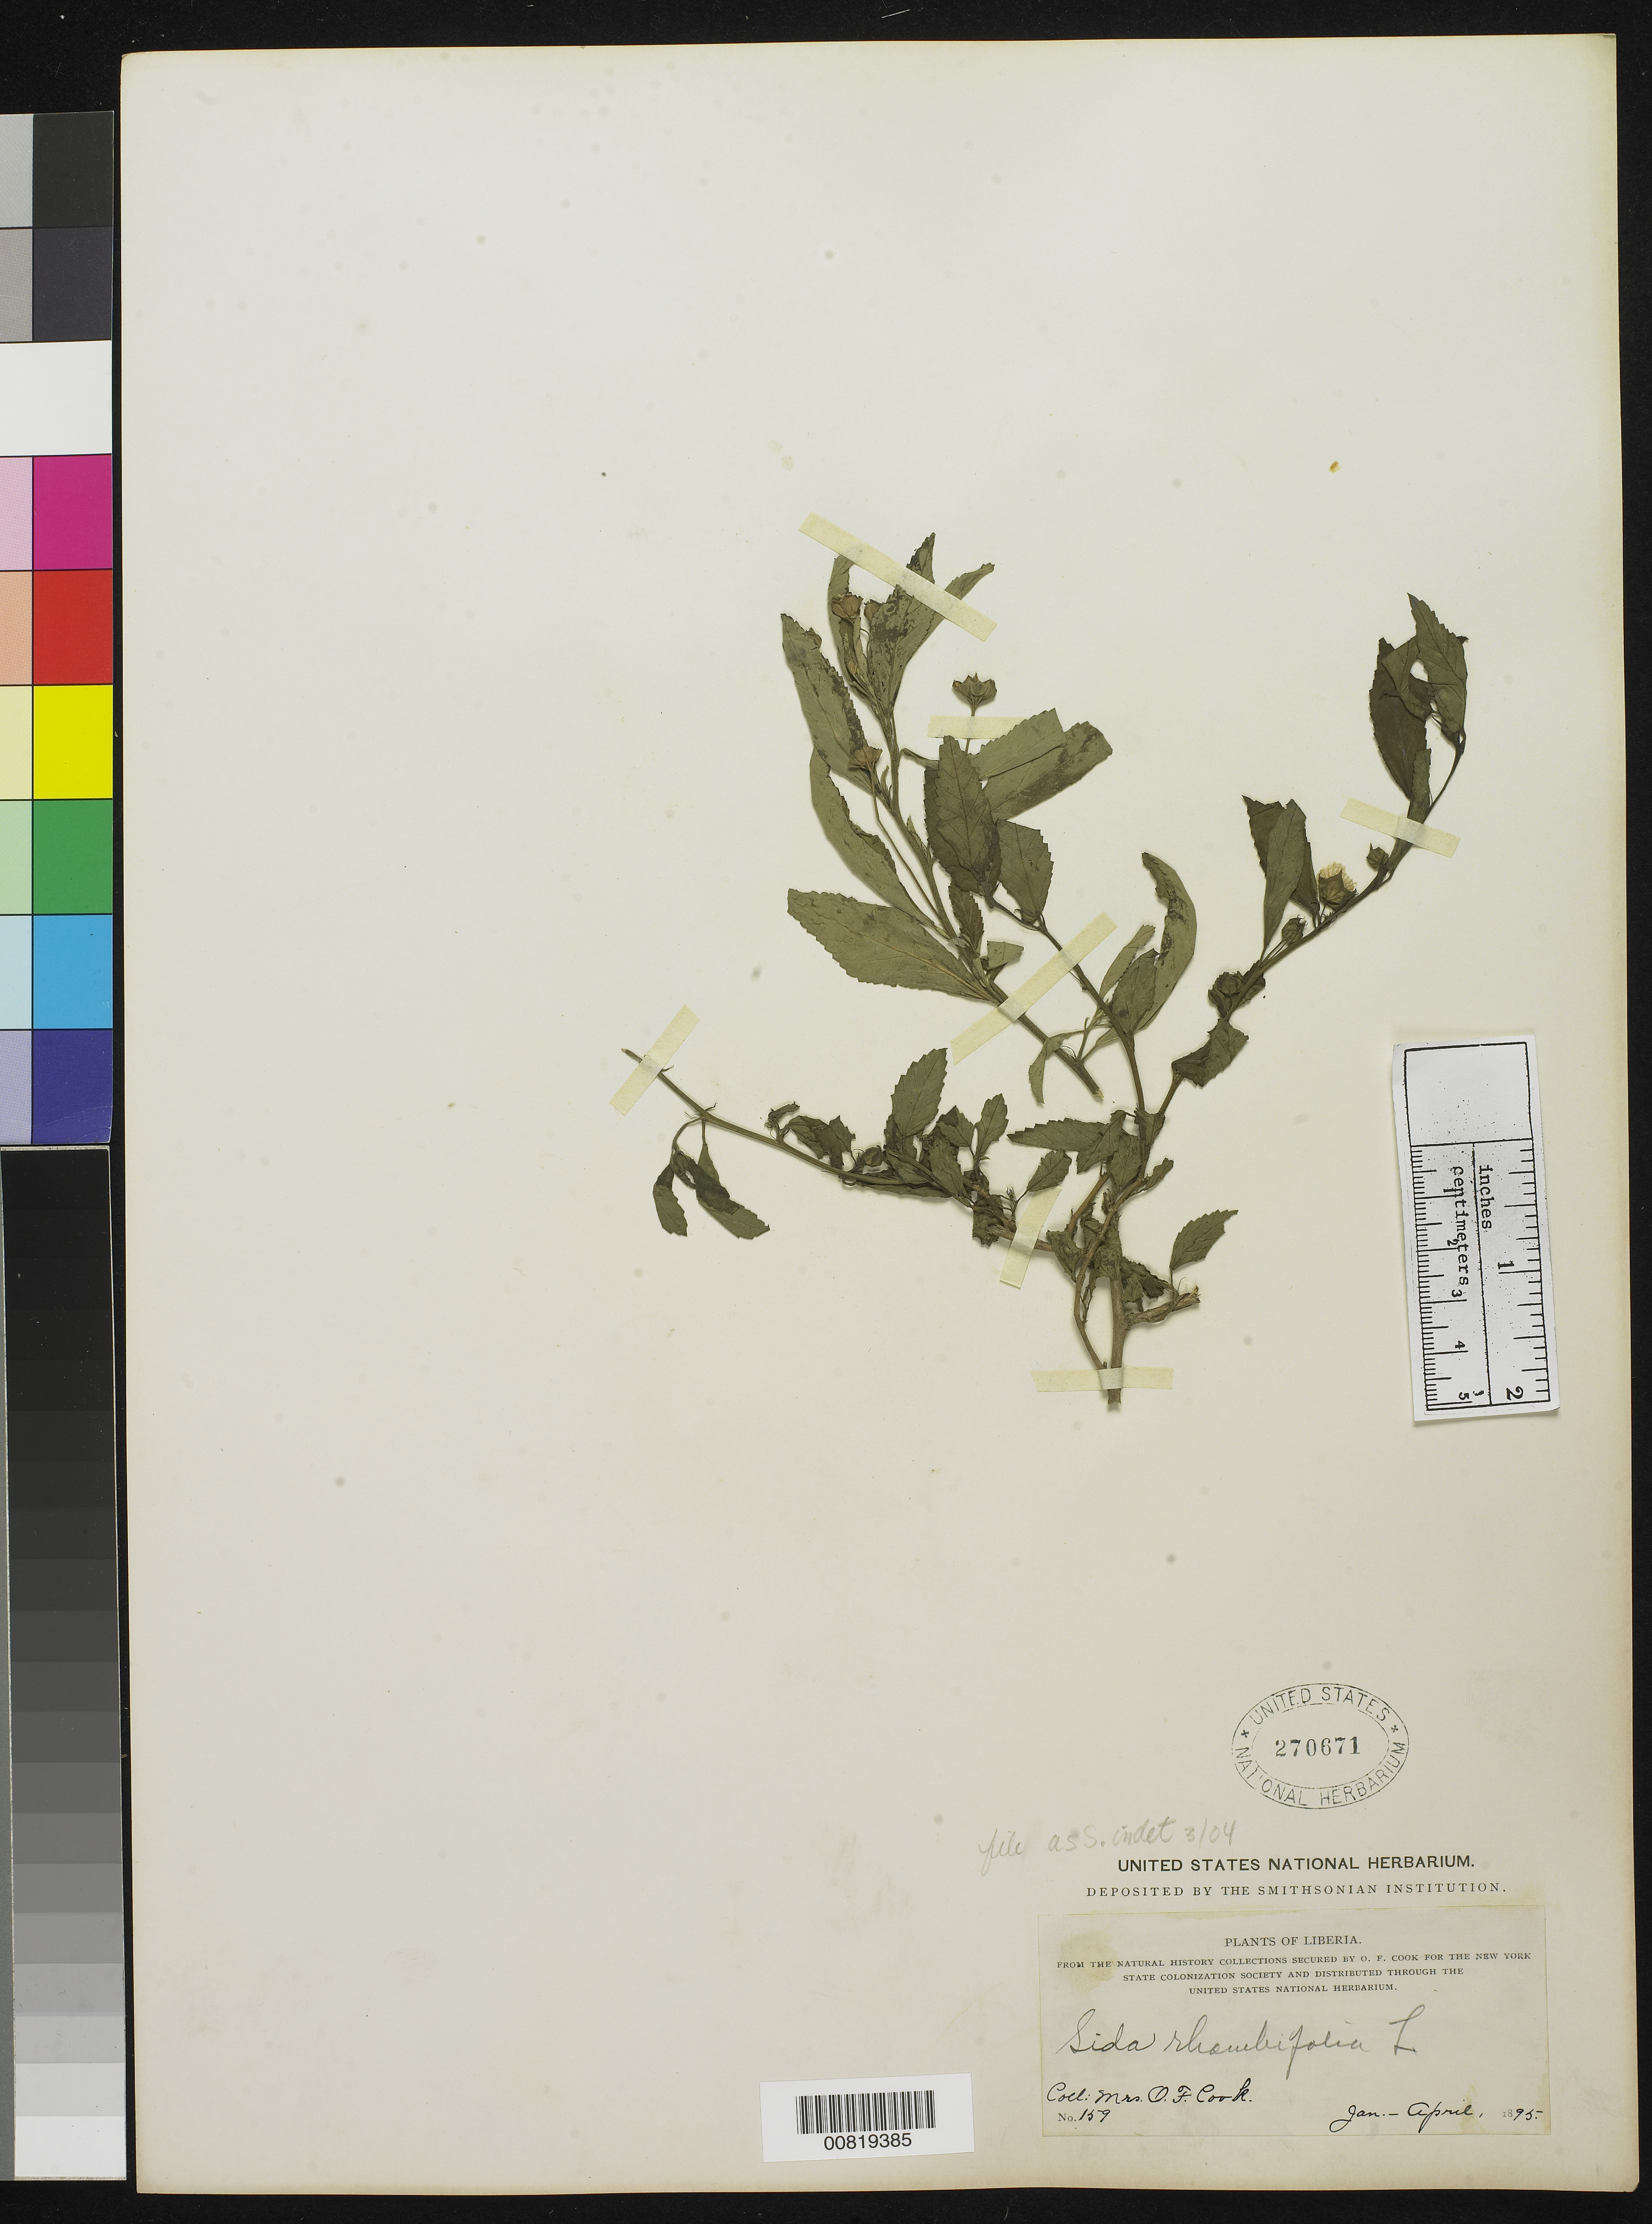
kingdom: Plantae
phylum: Tracheophyta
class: Magnoliopsida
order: Malvales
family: Malvaceae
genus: Sida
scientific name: Sida rhombifolia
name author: L.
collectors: Alice C. Cook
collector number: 159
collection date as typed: Jan 1895 to -- Apr 1895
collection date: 1895-01/1895-04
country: Liberia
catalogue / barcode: US 270671